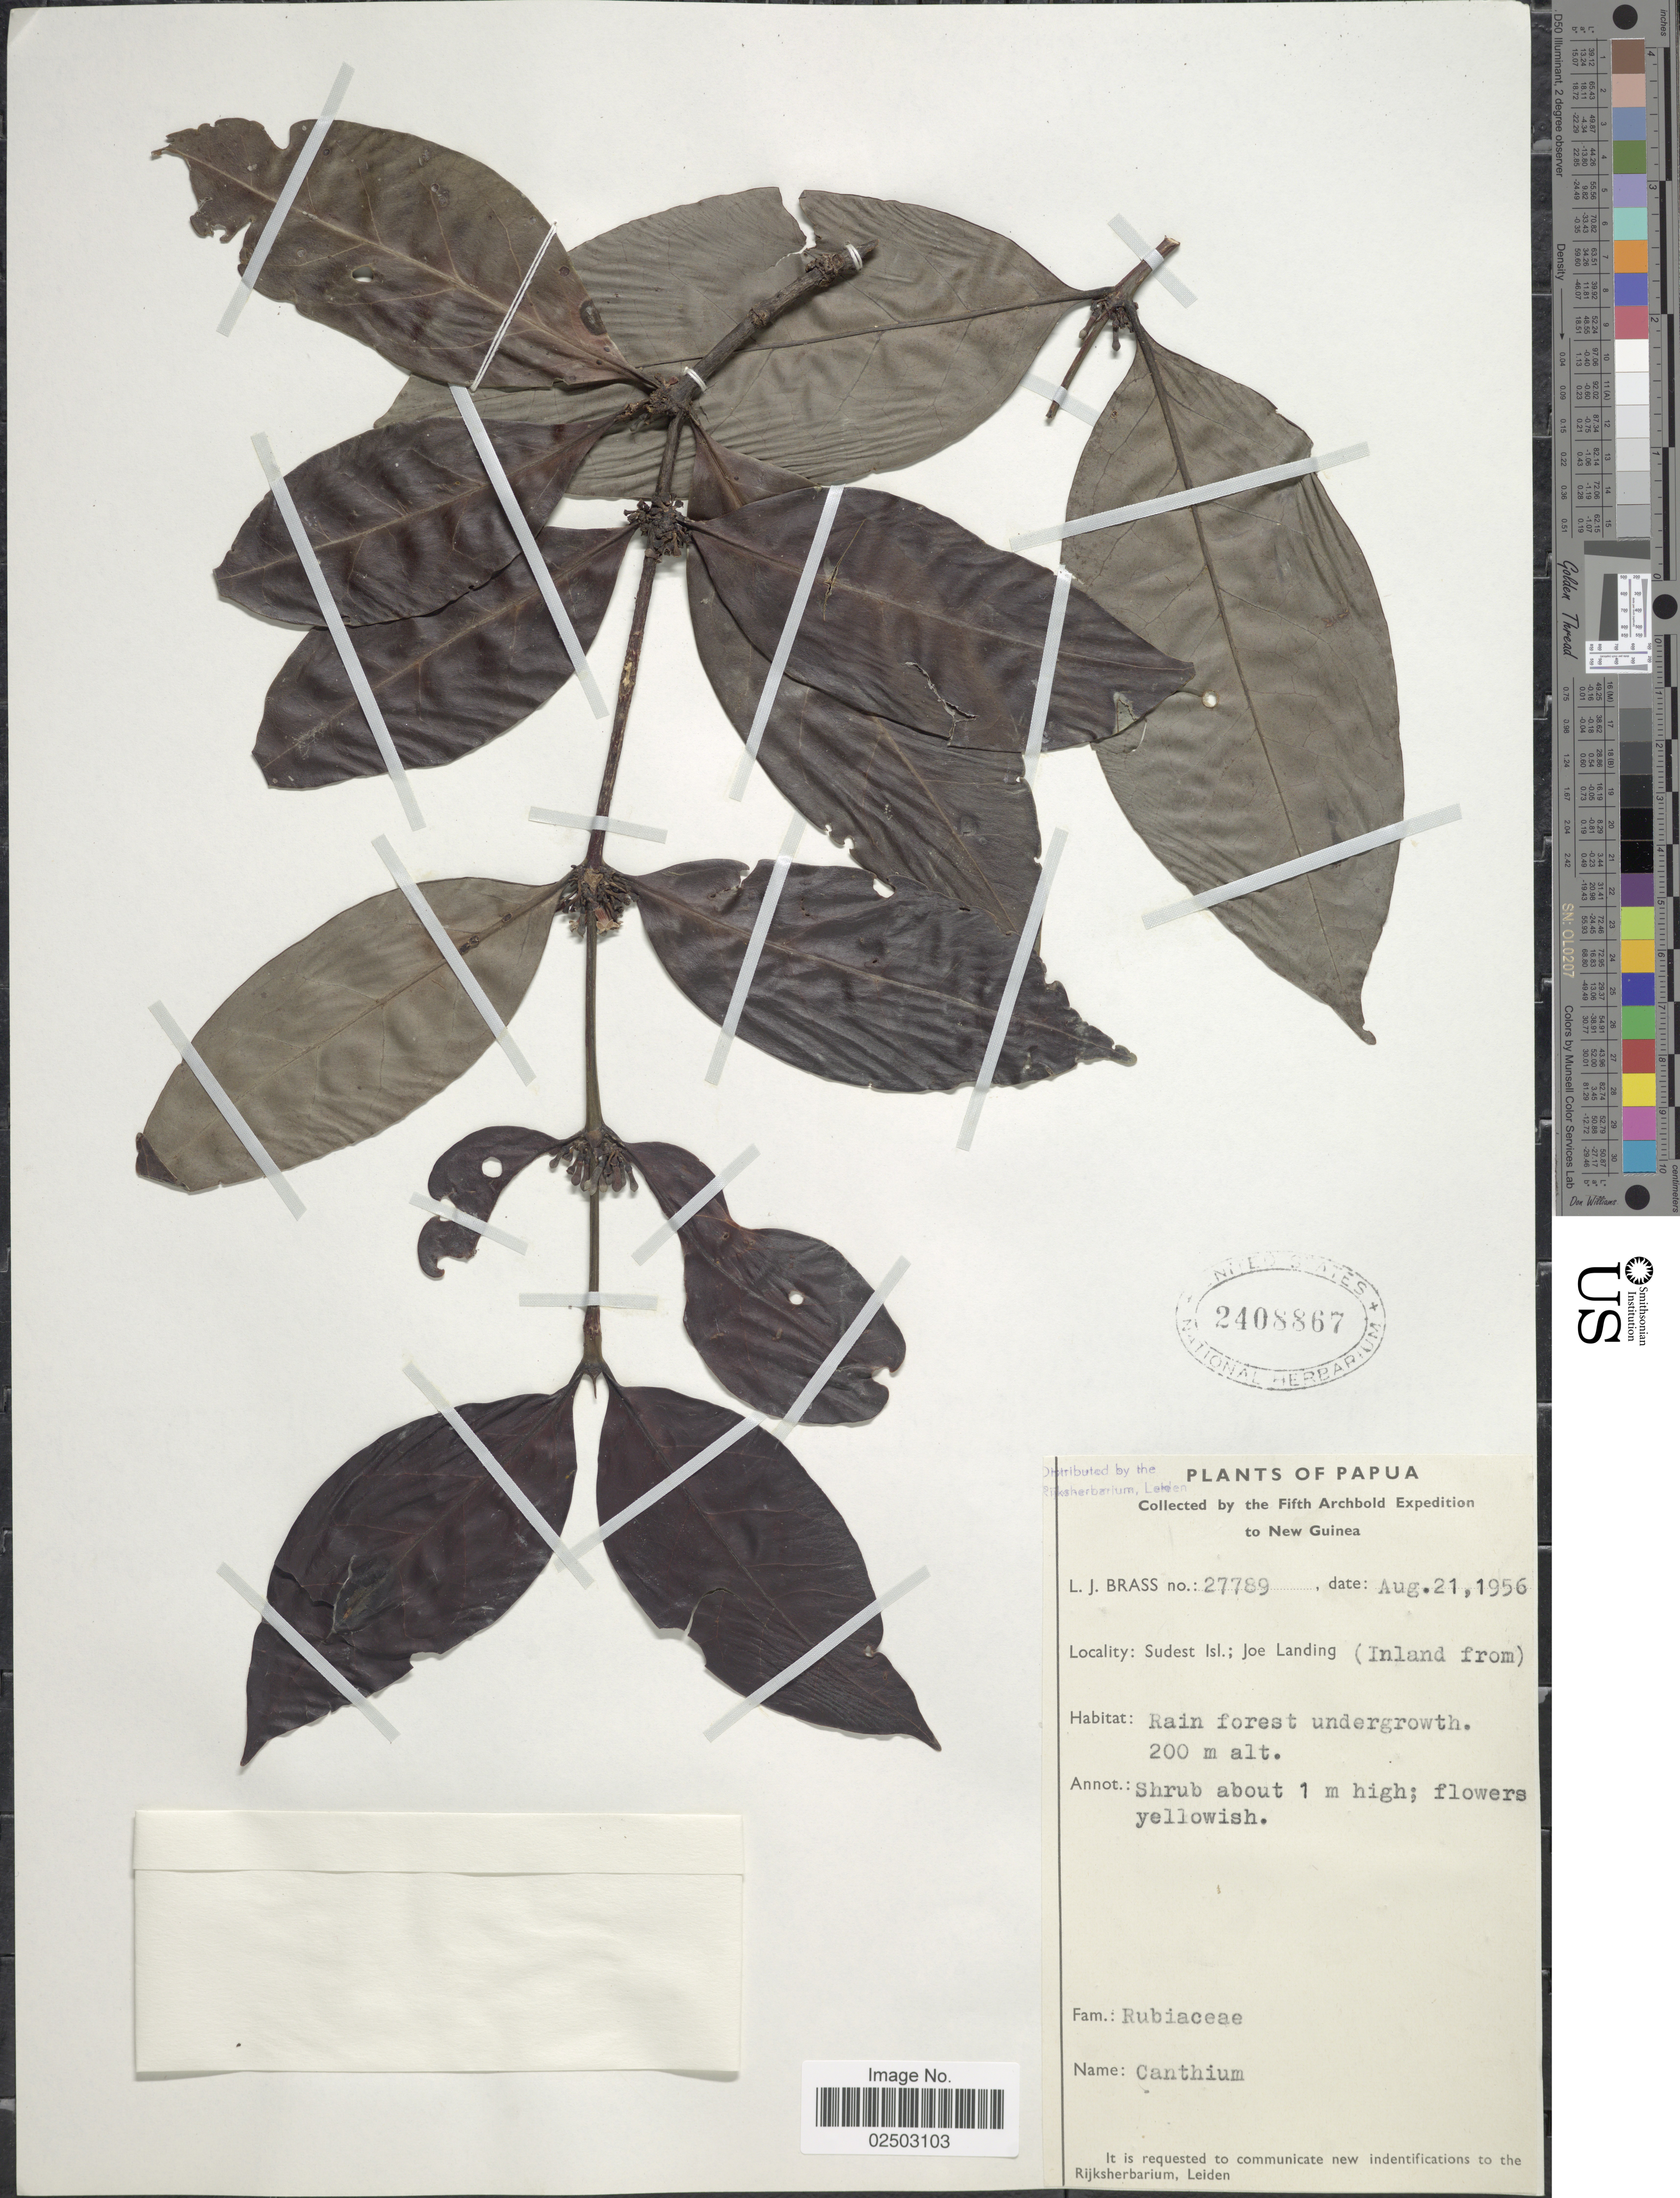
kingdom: Plantae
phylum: Tracheophyta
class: Magnoliopsida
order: Gentianales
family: Rubiaceae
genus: Bridsonia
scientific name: Bridsonia chamaedendrum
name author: (Kuntze) Verstraete & A.E. van Wyk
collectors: L. J. Brass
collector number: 27789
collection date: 1956-08-21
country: Papua New Guinea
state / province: Milne Bay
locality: Papua, Sudest Isl.; Joe Landing (Inland from)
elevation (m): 200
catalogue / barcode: US 2408867